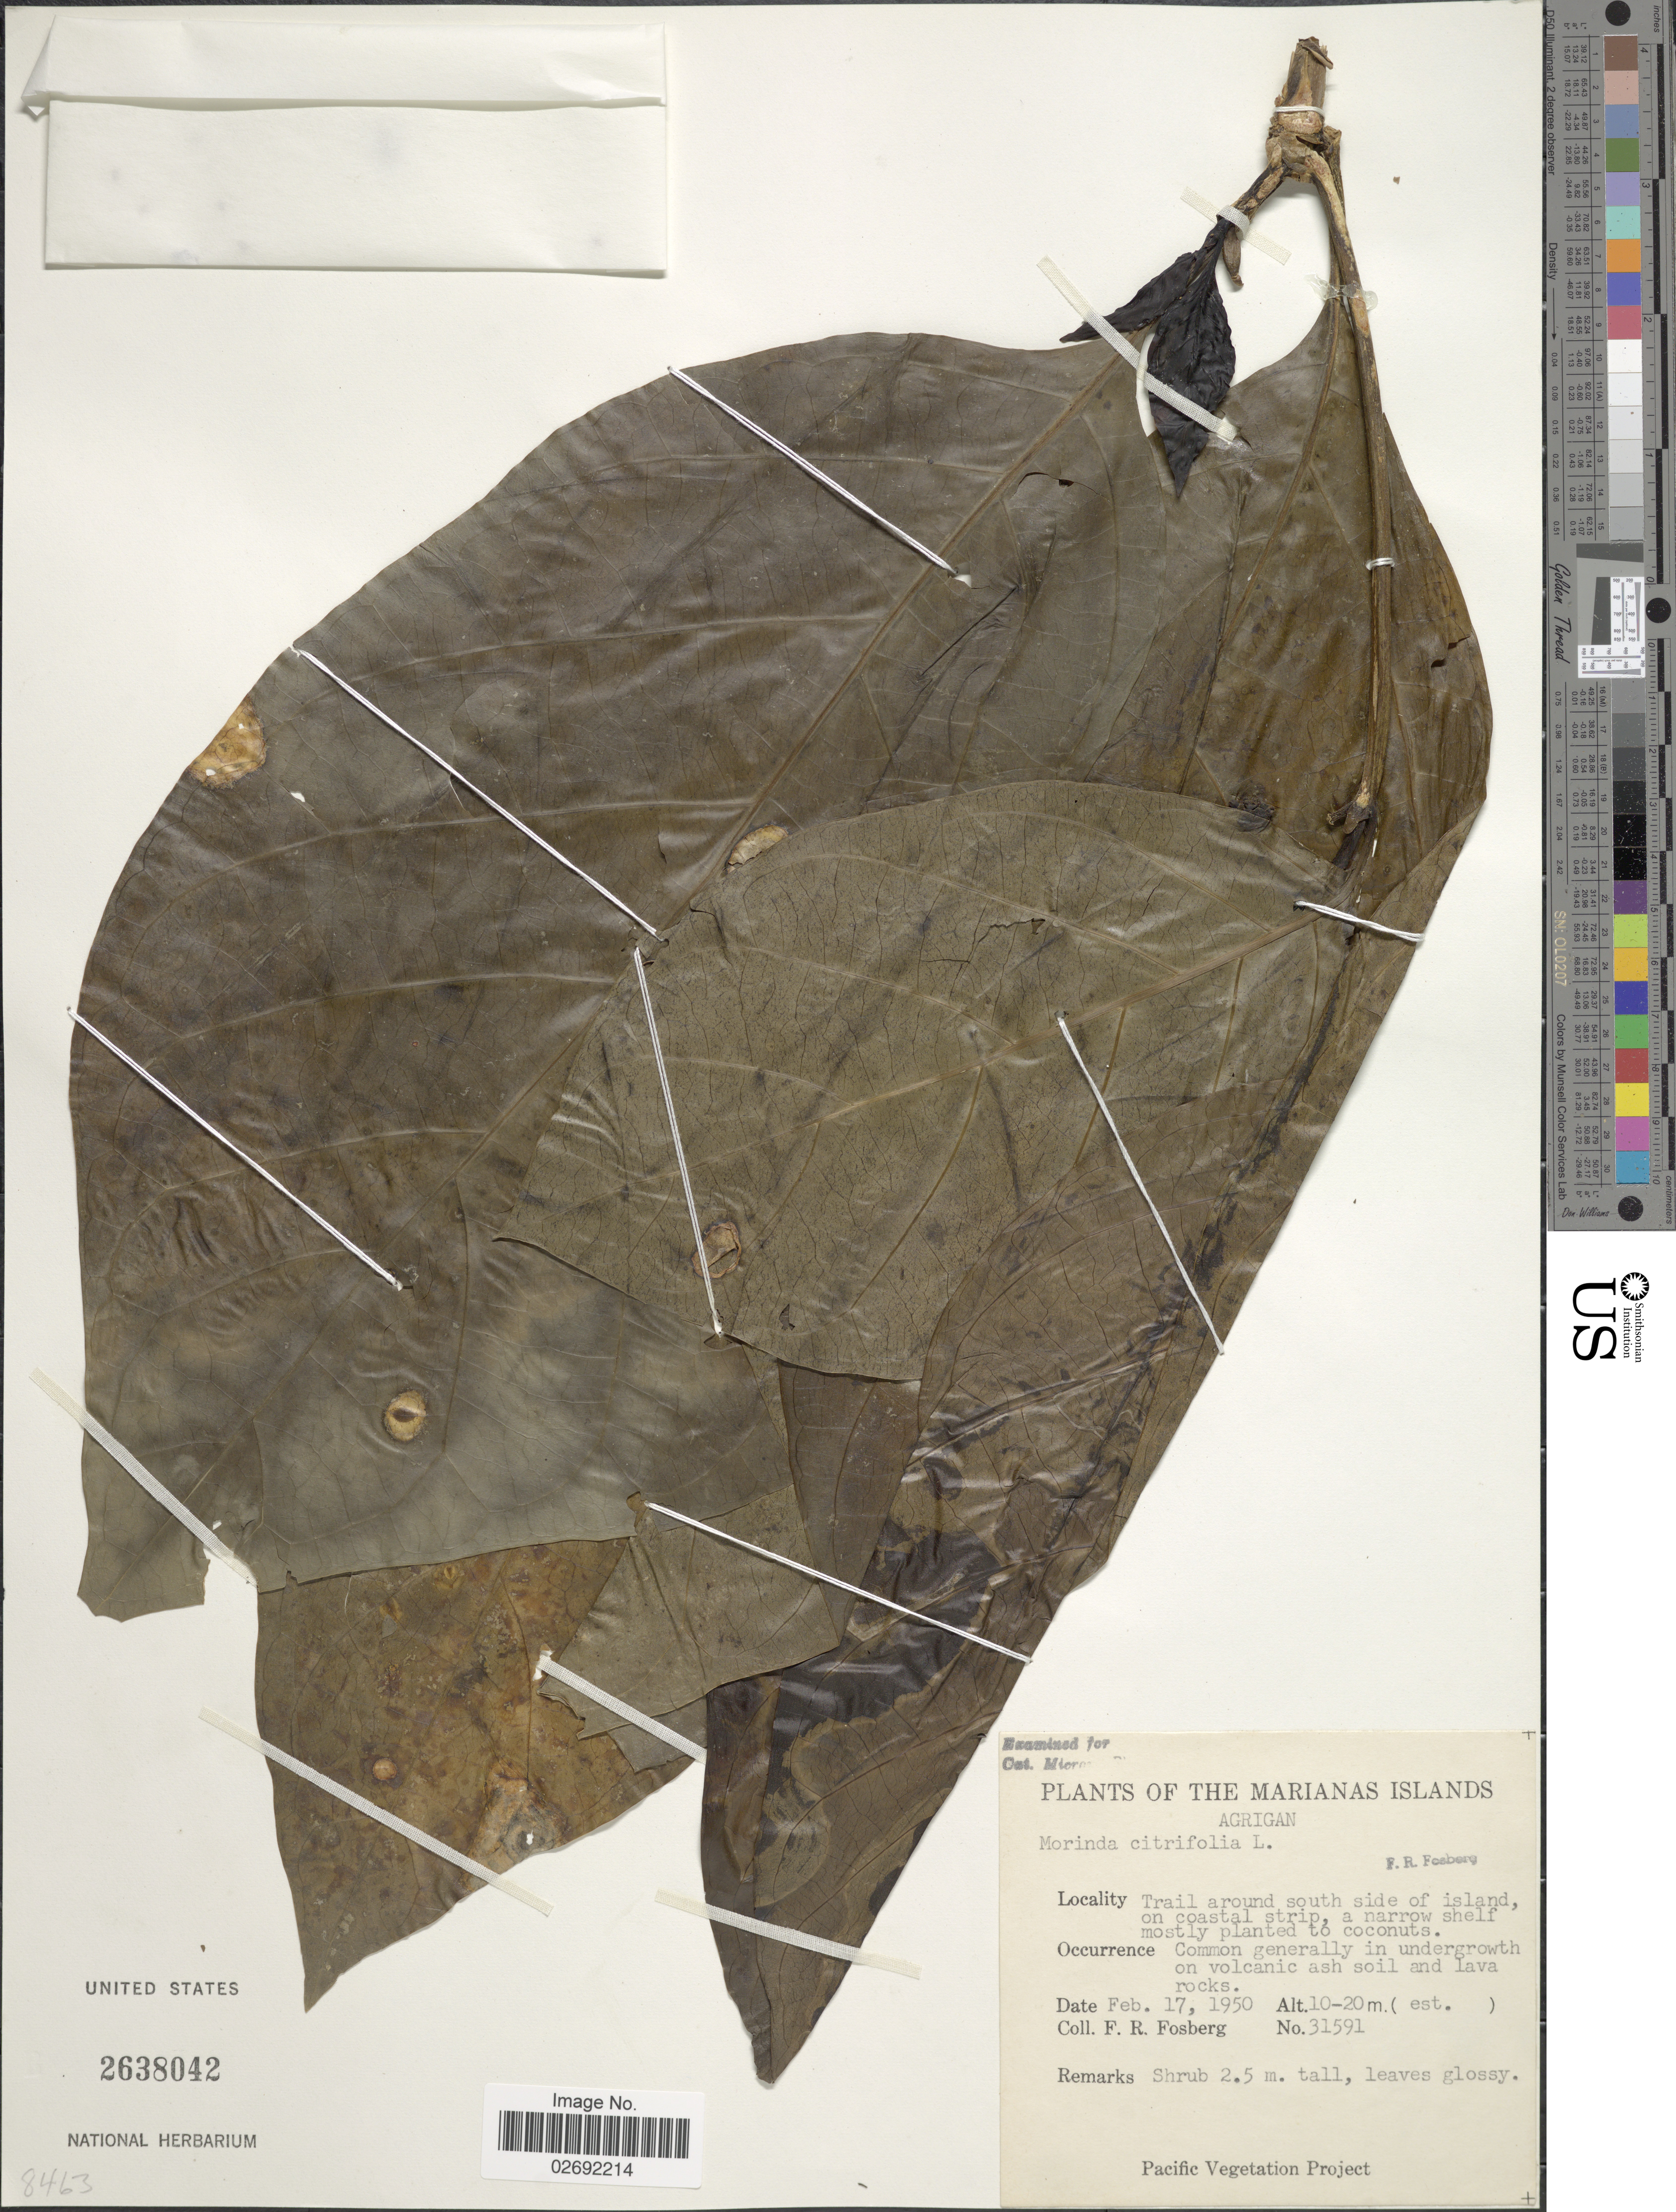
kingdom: Plantae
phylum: Tracheophyta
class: Magnoliopsida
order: Gentianales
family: Rubiaceae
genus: Morinda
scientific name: Morinda citrifolia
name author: L.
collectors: F. R. Fosberg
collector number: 21591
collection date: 1950-02-17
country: Northern Mariana Islands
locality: Agrigan. Marianas Islands. Trail around south side of island, on coastal strip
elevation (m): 10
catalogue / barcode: US 2638042